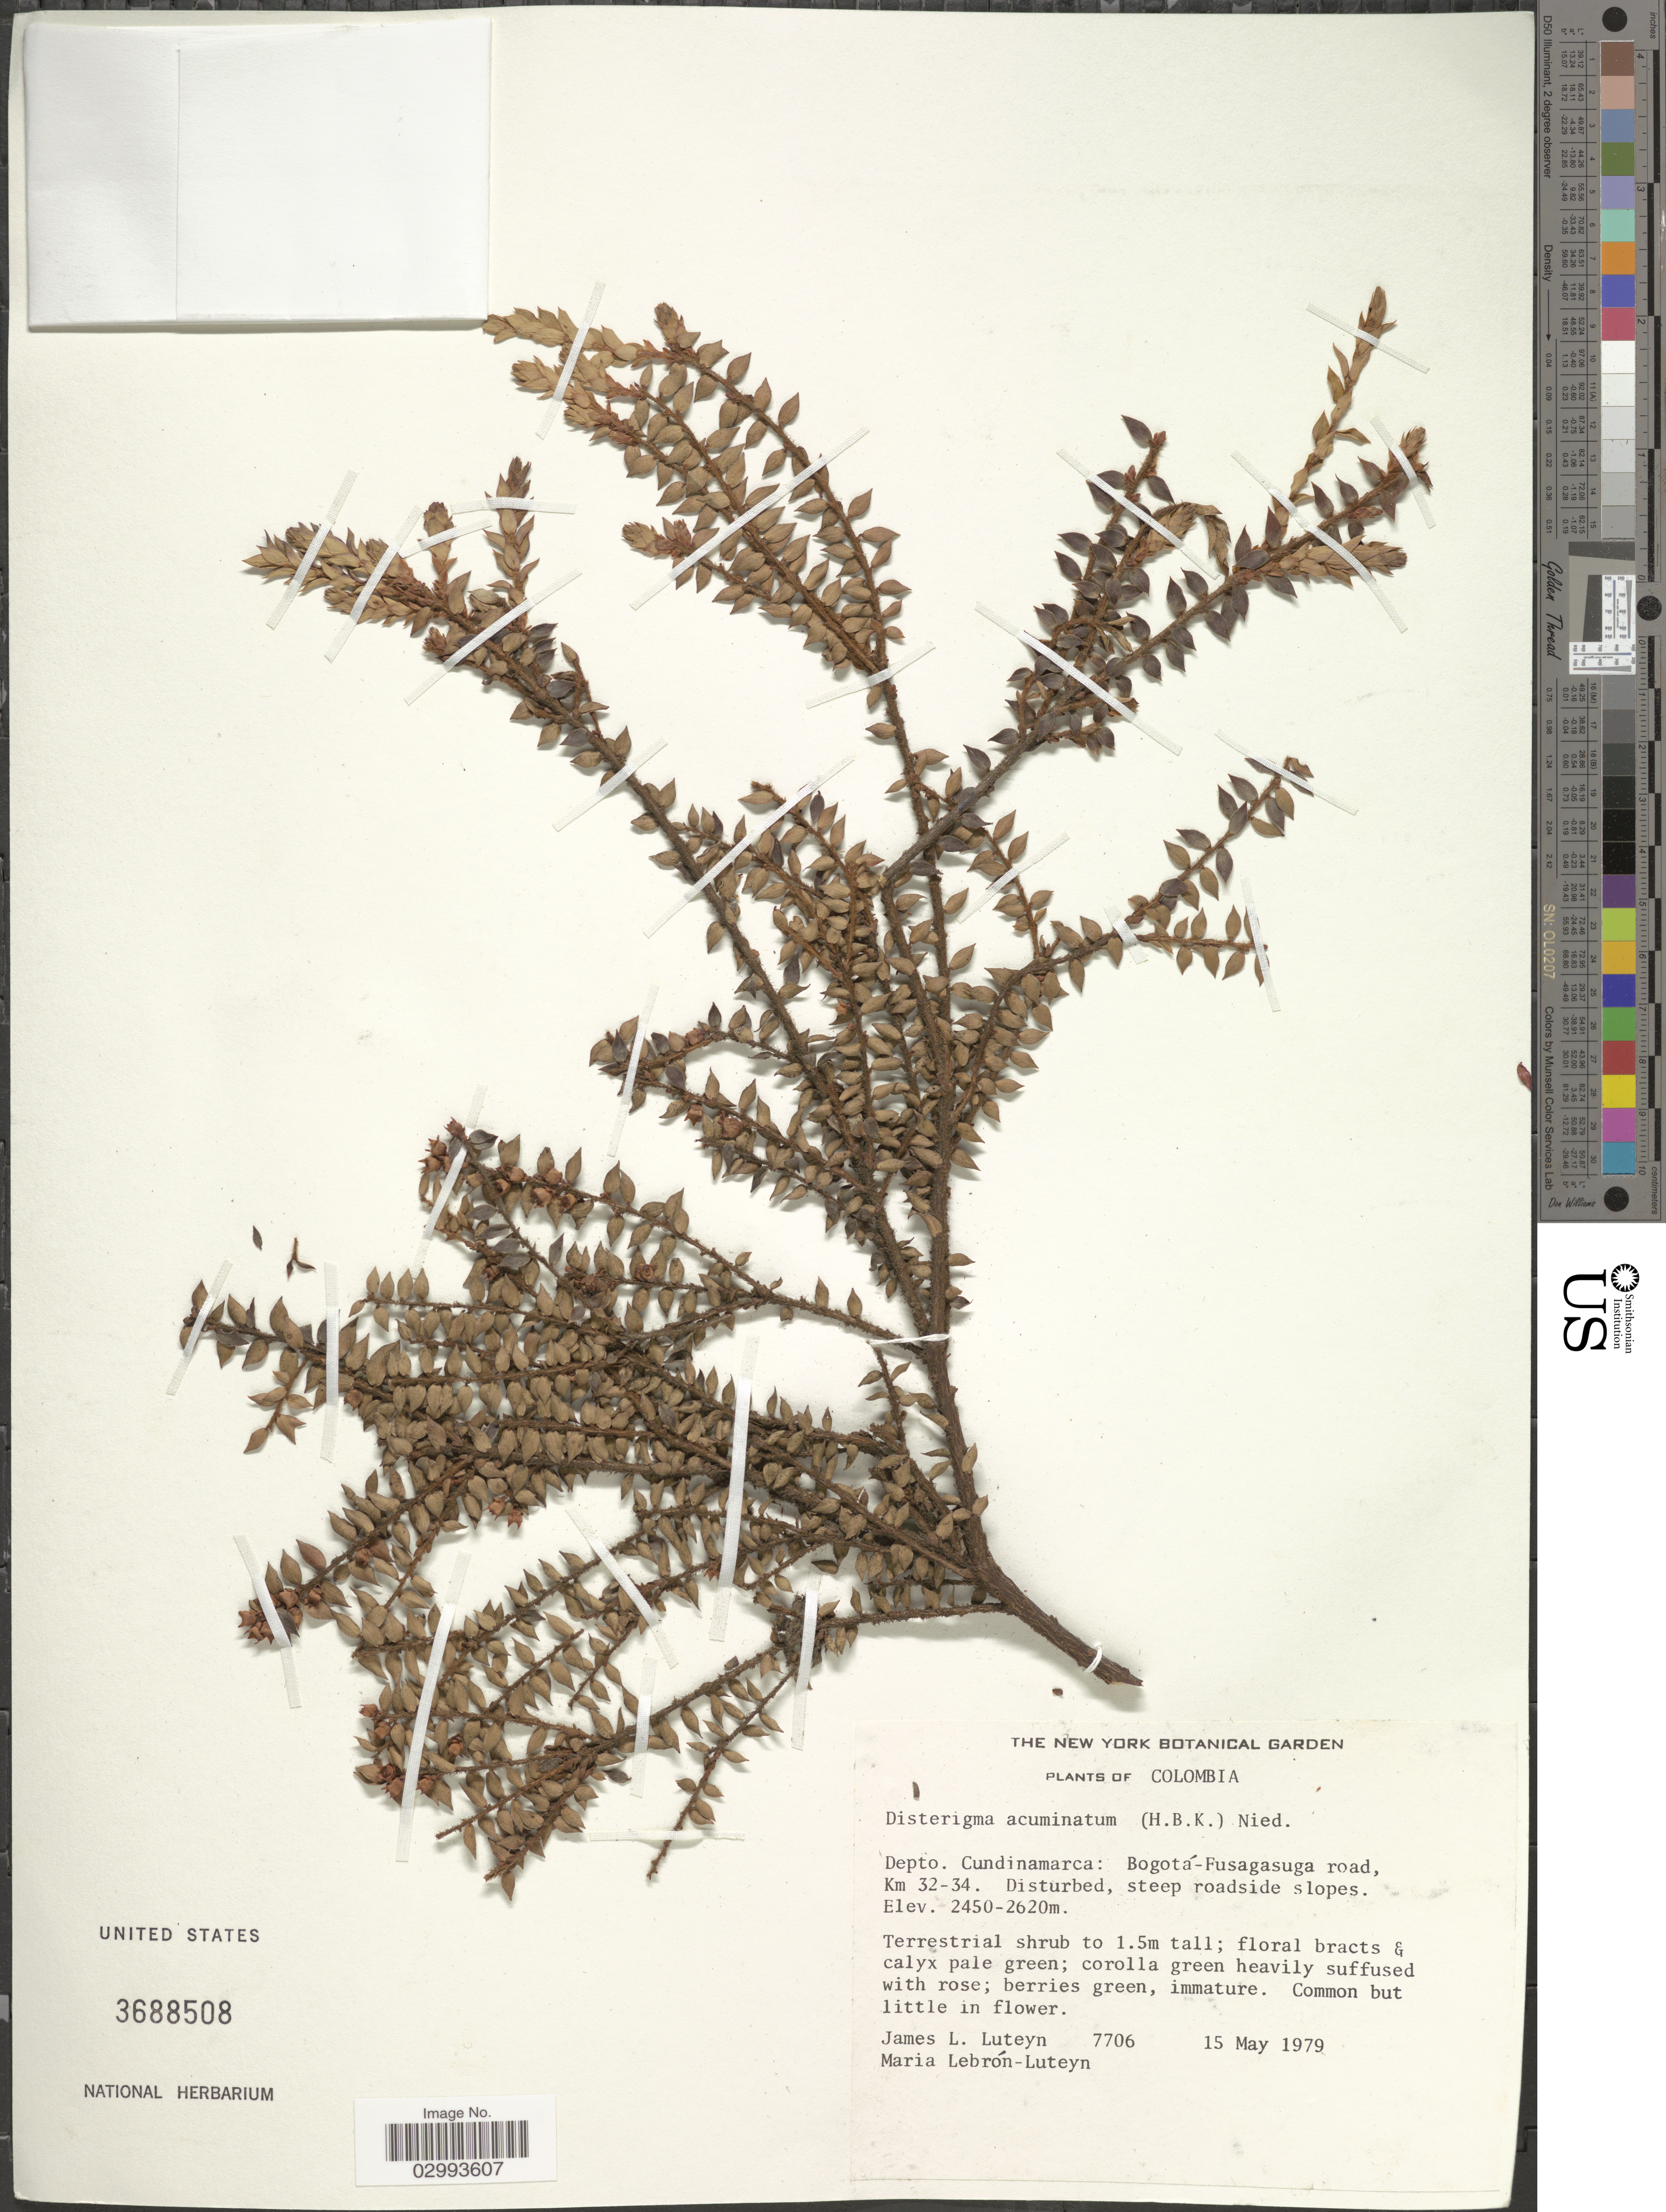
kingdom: Plantae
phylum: Tracheophyta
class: Magnoliopsida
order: Ericales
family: Ericaceae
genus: Disterigma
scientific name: Disterigma acuminatum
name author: (Kunth) Nied.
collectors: J. Luteyn & M. L. Lebrón-Luteyn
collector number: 7706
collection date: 1979-05-15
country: Colombia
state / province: Cundinamarca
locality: Depto. Cundinamarca: Bogotá-Fusagasuga road, Km 32-34.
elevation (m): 2450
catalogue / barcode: US 3688508